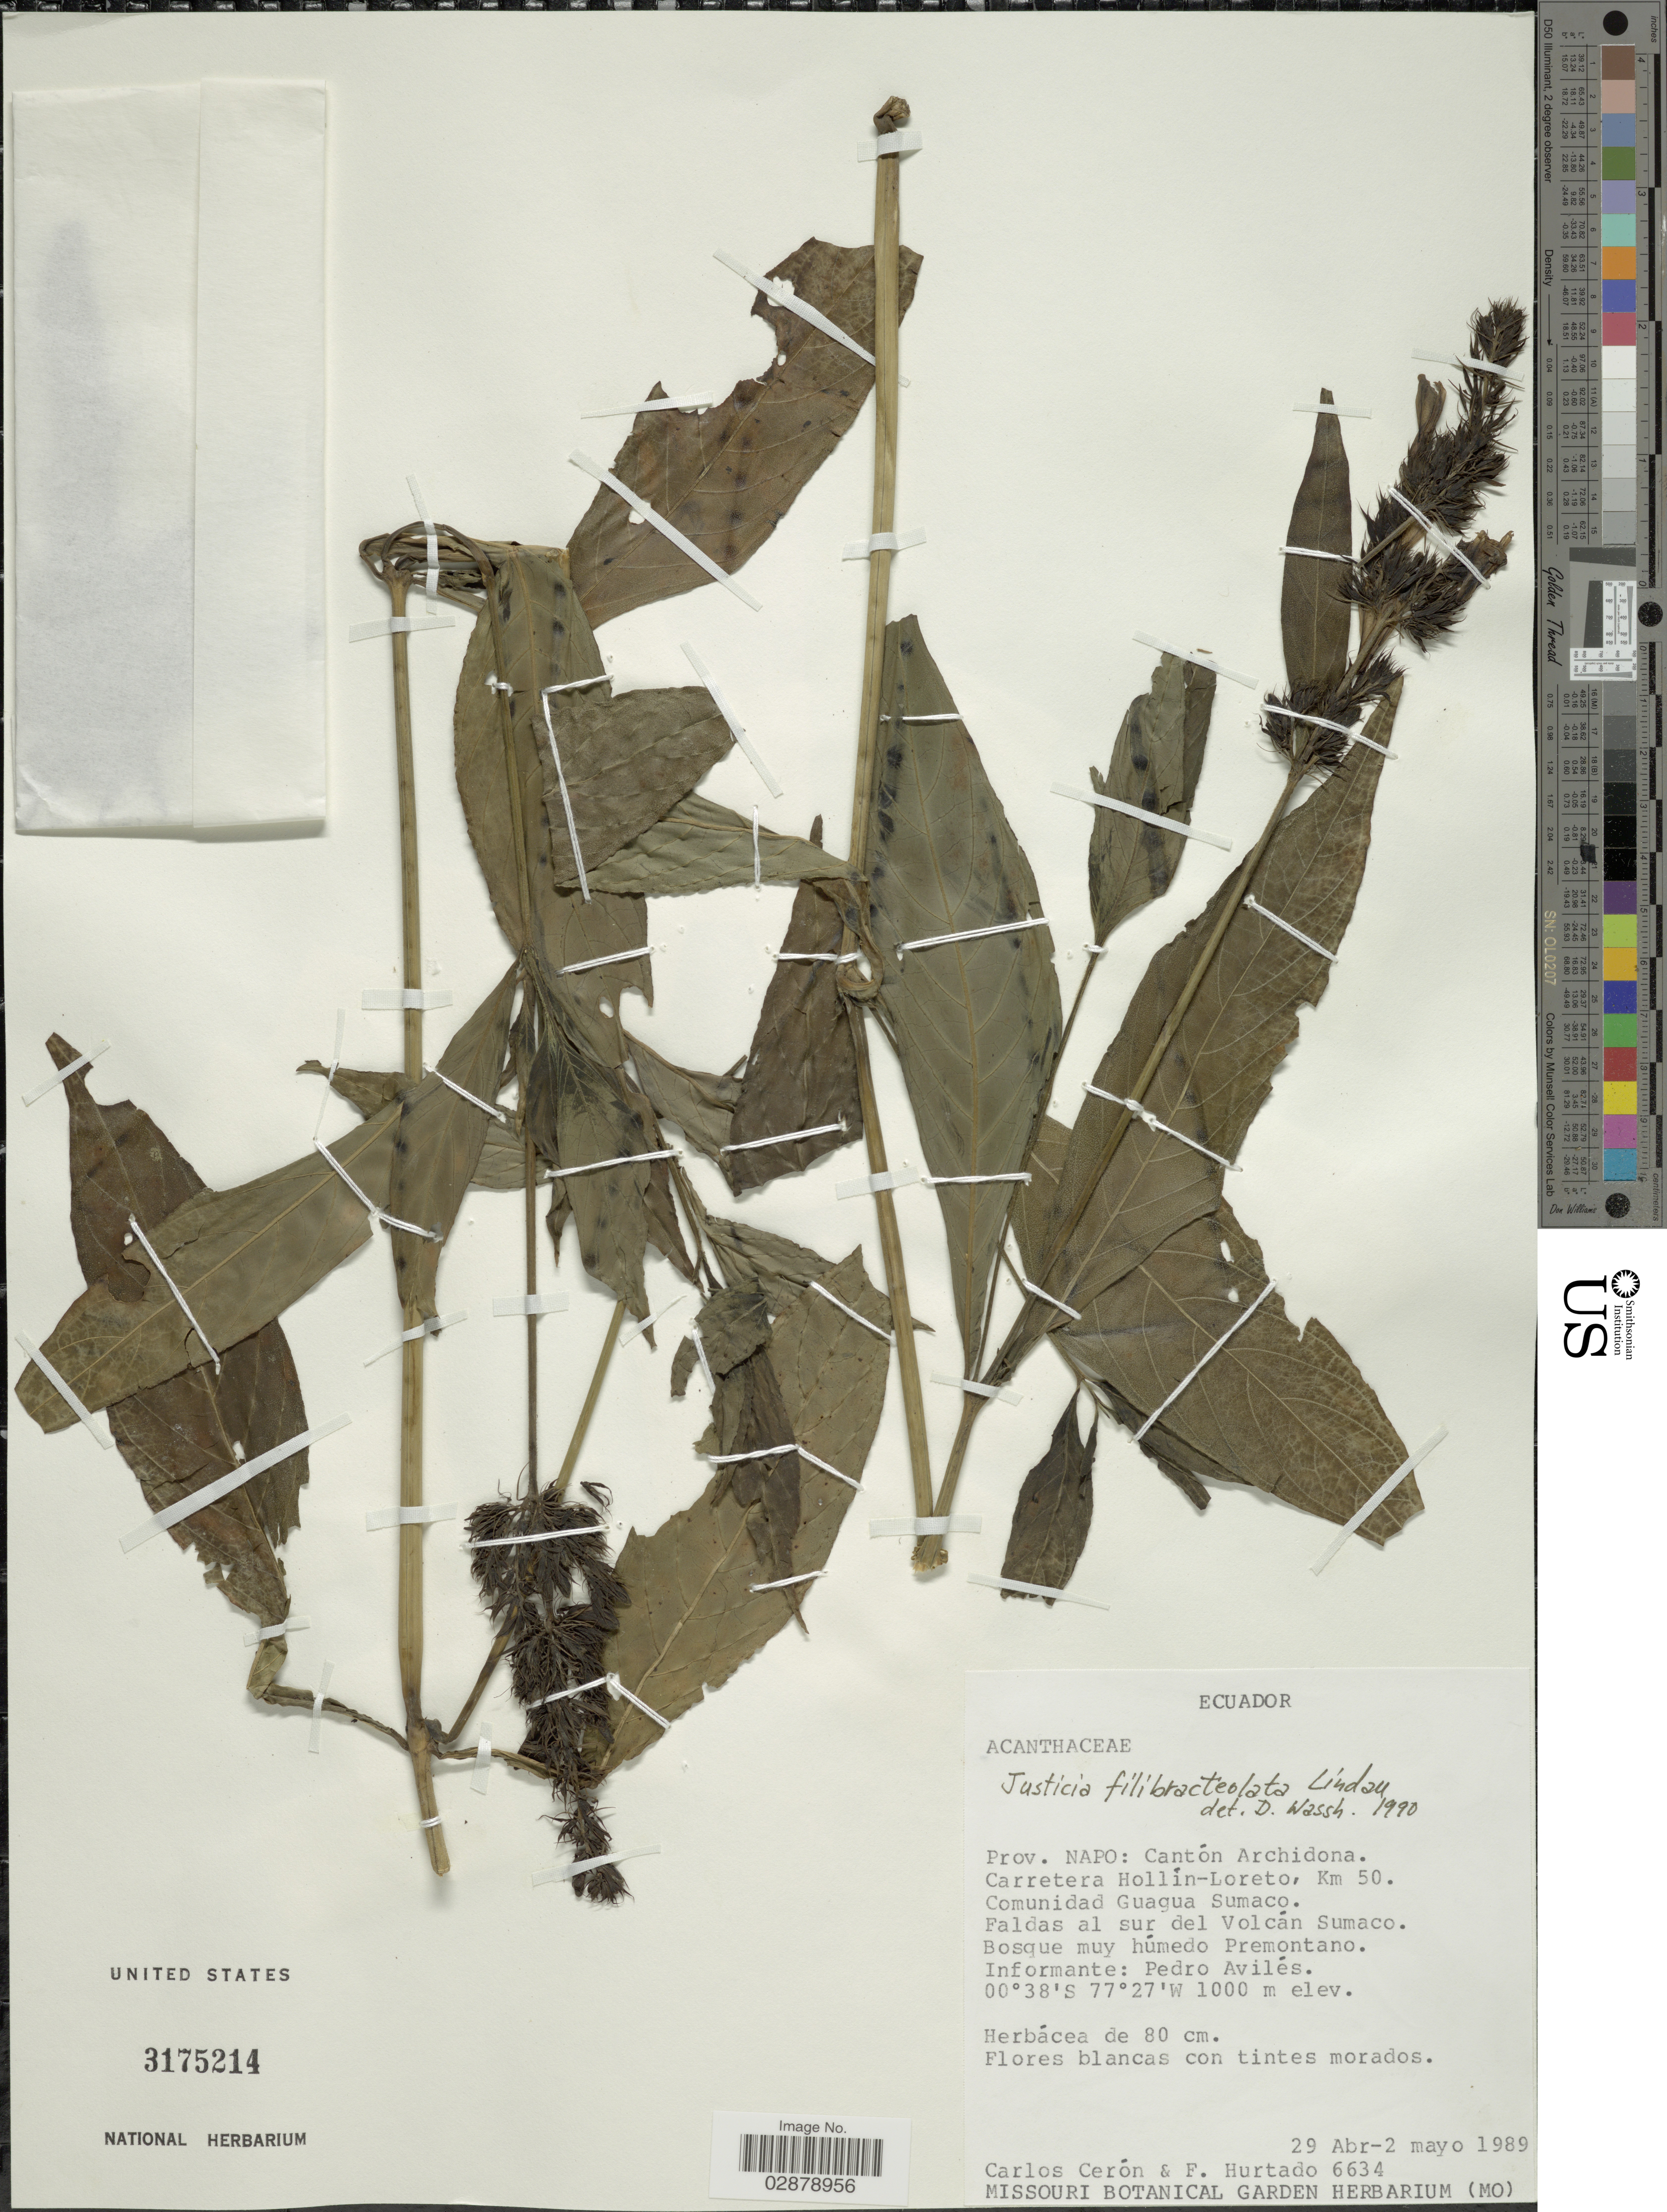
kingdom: Plantae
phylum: Tracheophyta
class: Magnoliopsida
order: Lamiales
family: Acanthaceae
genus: Justicia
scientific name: Justicia filibracteolata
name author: Lindau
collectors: C. E. Cerón M. & F. Hurtado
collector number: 6634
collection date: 1989-04-29/1989-05-02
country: Ecuador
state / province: Napo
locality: Cantón Archidona. Carretera Hollín-Loreto, Km 50. Comunidad Guagua Sumaco. Faldas al sur del Volcán Sumaco.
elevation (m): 1000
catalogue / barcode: US 3175214